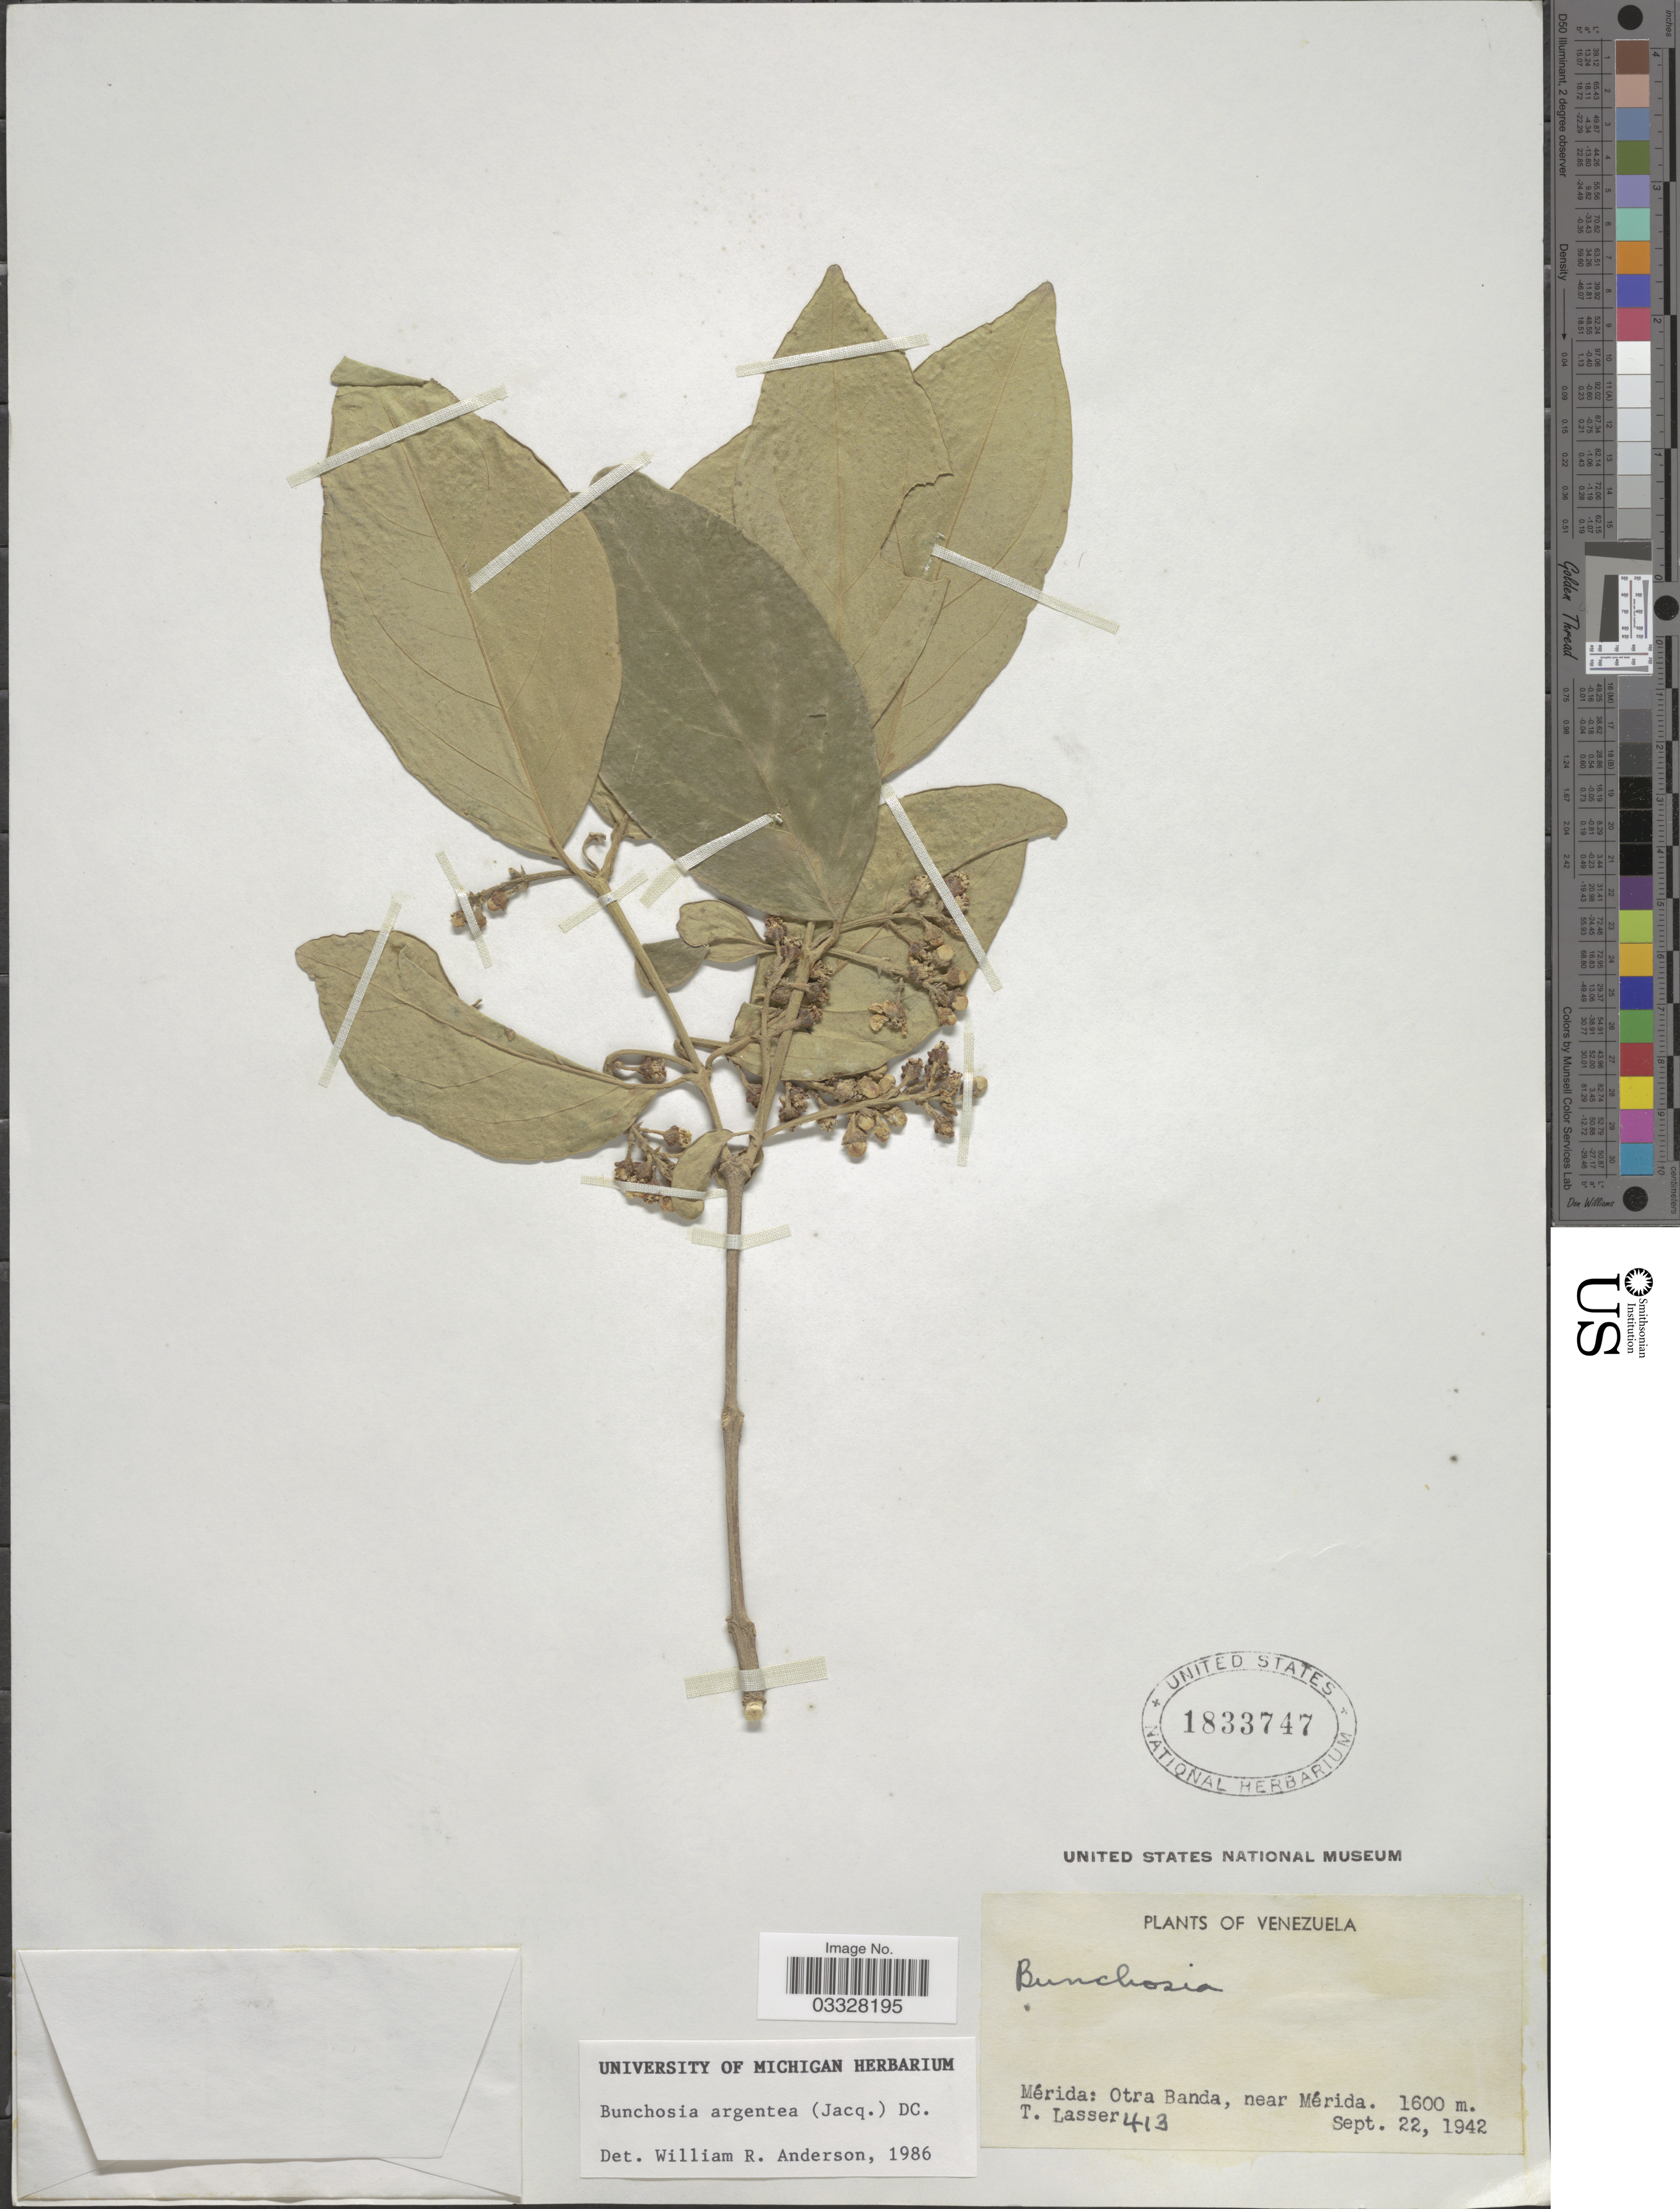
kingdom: Plantae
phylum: Tracheophyta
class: Magnoliopsida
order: Malpighiales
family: Malpighiaceae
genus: Bunchosia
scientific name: Bunchosia argentea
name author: (Jacq.) DC.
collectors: T. Lasser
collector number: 413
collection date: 1942-09-22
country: Venezuela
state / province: Mérida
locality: Otra Banda, near Mérida.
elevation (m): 1600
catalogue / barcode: US 1833747